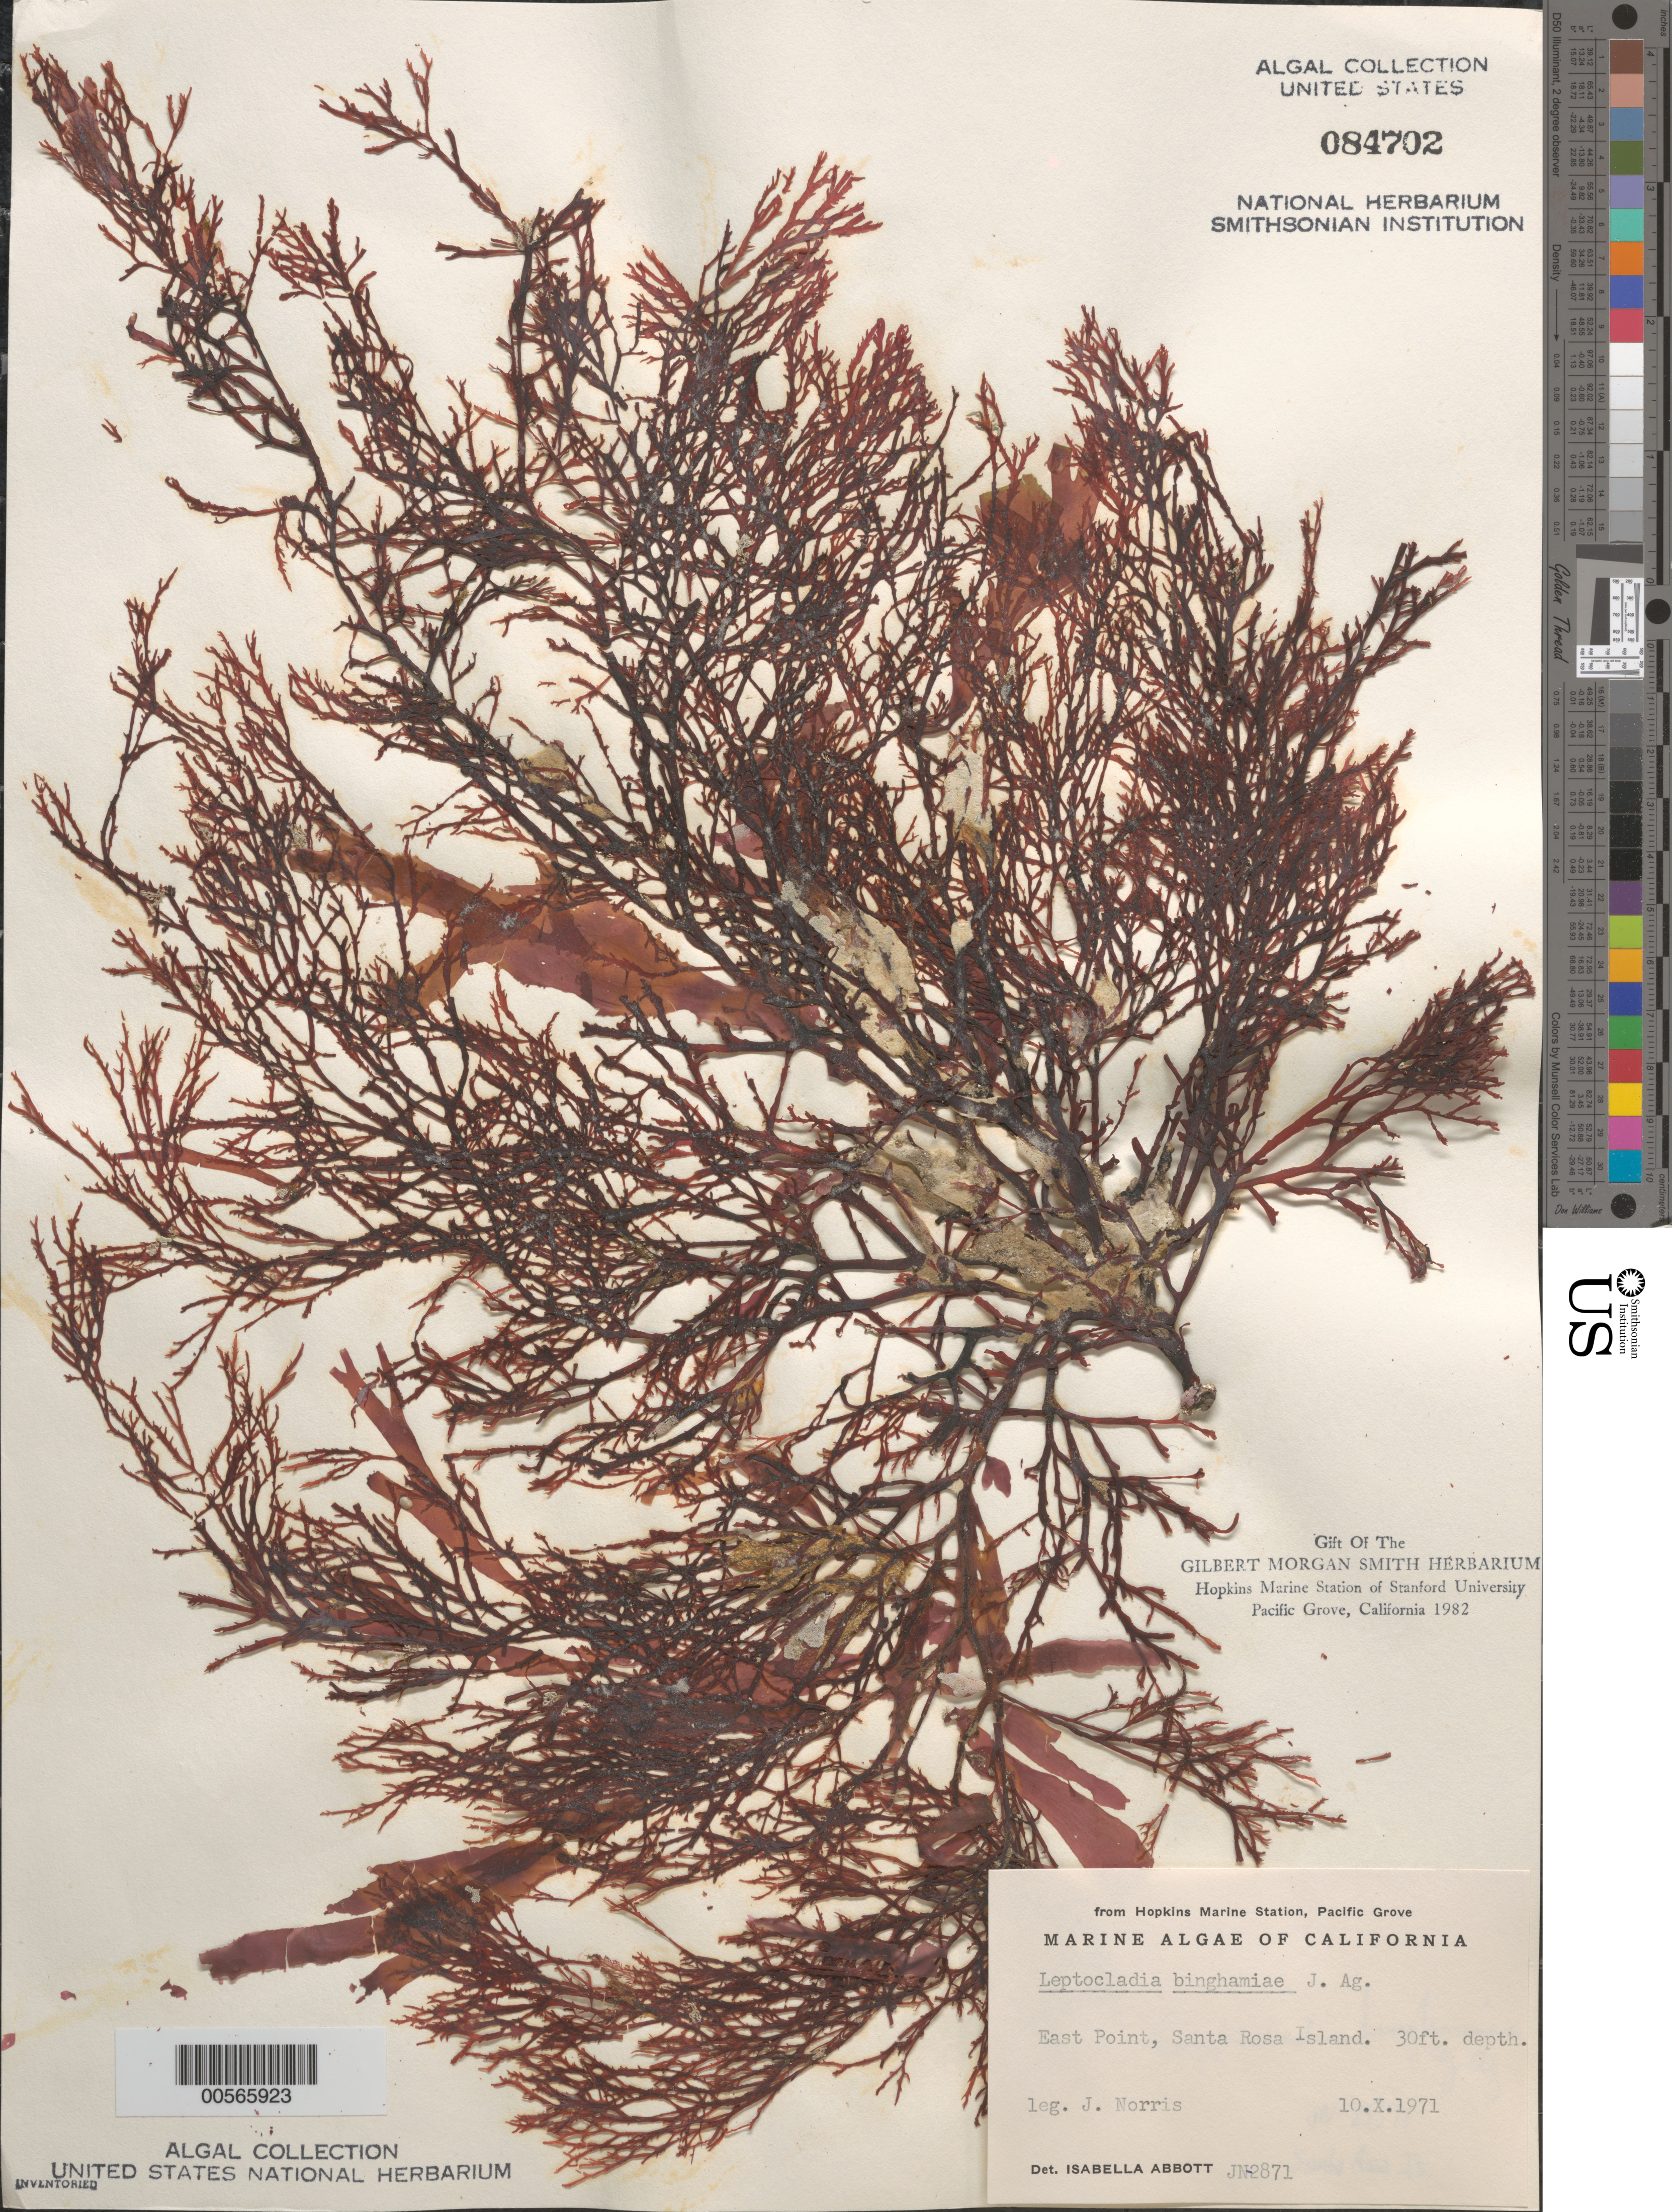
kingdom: Plantae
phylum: Rhodophyta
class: Florideophyceae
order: Gigartinales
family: Dumontiaceae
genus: Leptocladia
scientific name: Leptocladia binghamiae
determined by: Abbott, Isabella A.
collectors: J. N. Norris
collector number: JN-2871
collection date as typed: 10 Oct 1971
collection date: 1971-10-10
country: United States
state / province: California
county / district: Santa Barbara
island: Santa Rosa Island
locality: East Point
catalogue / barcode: US 84702